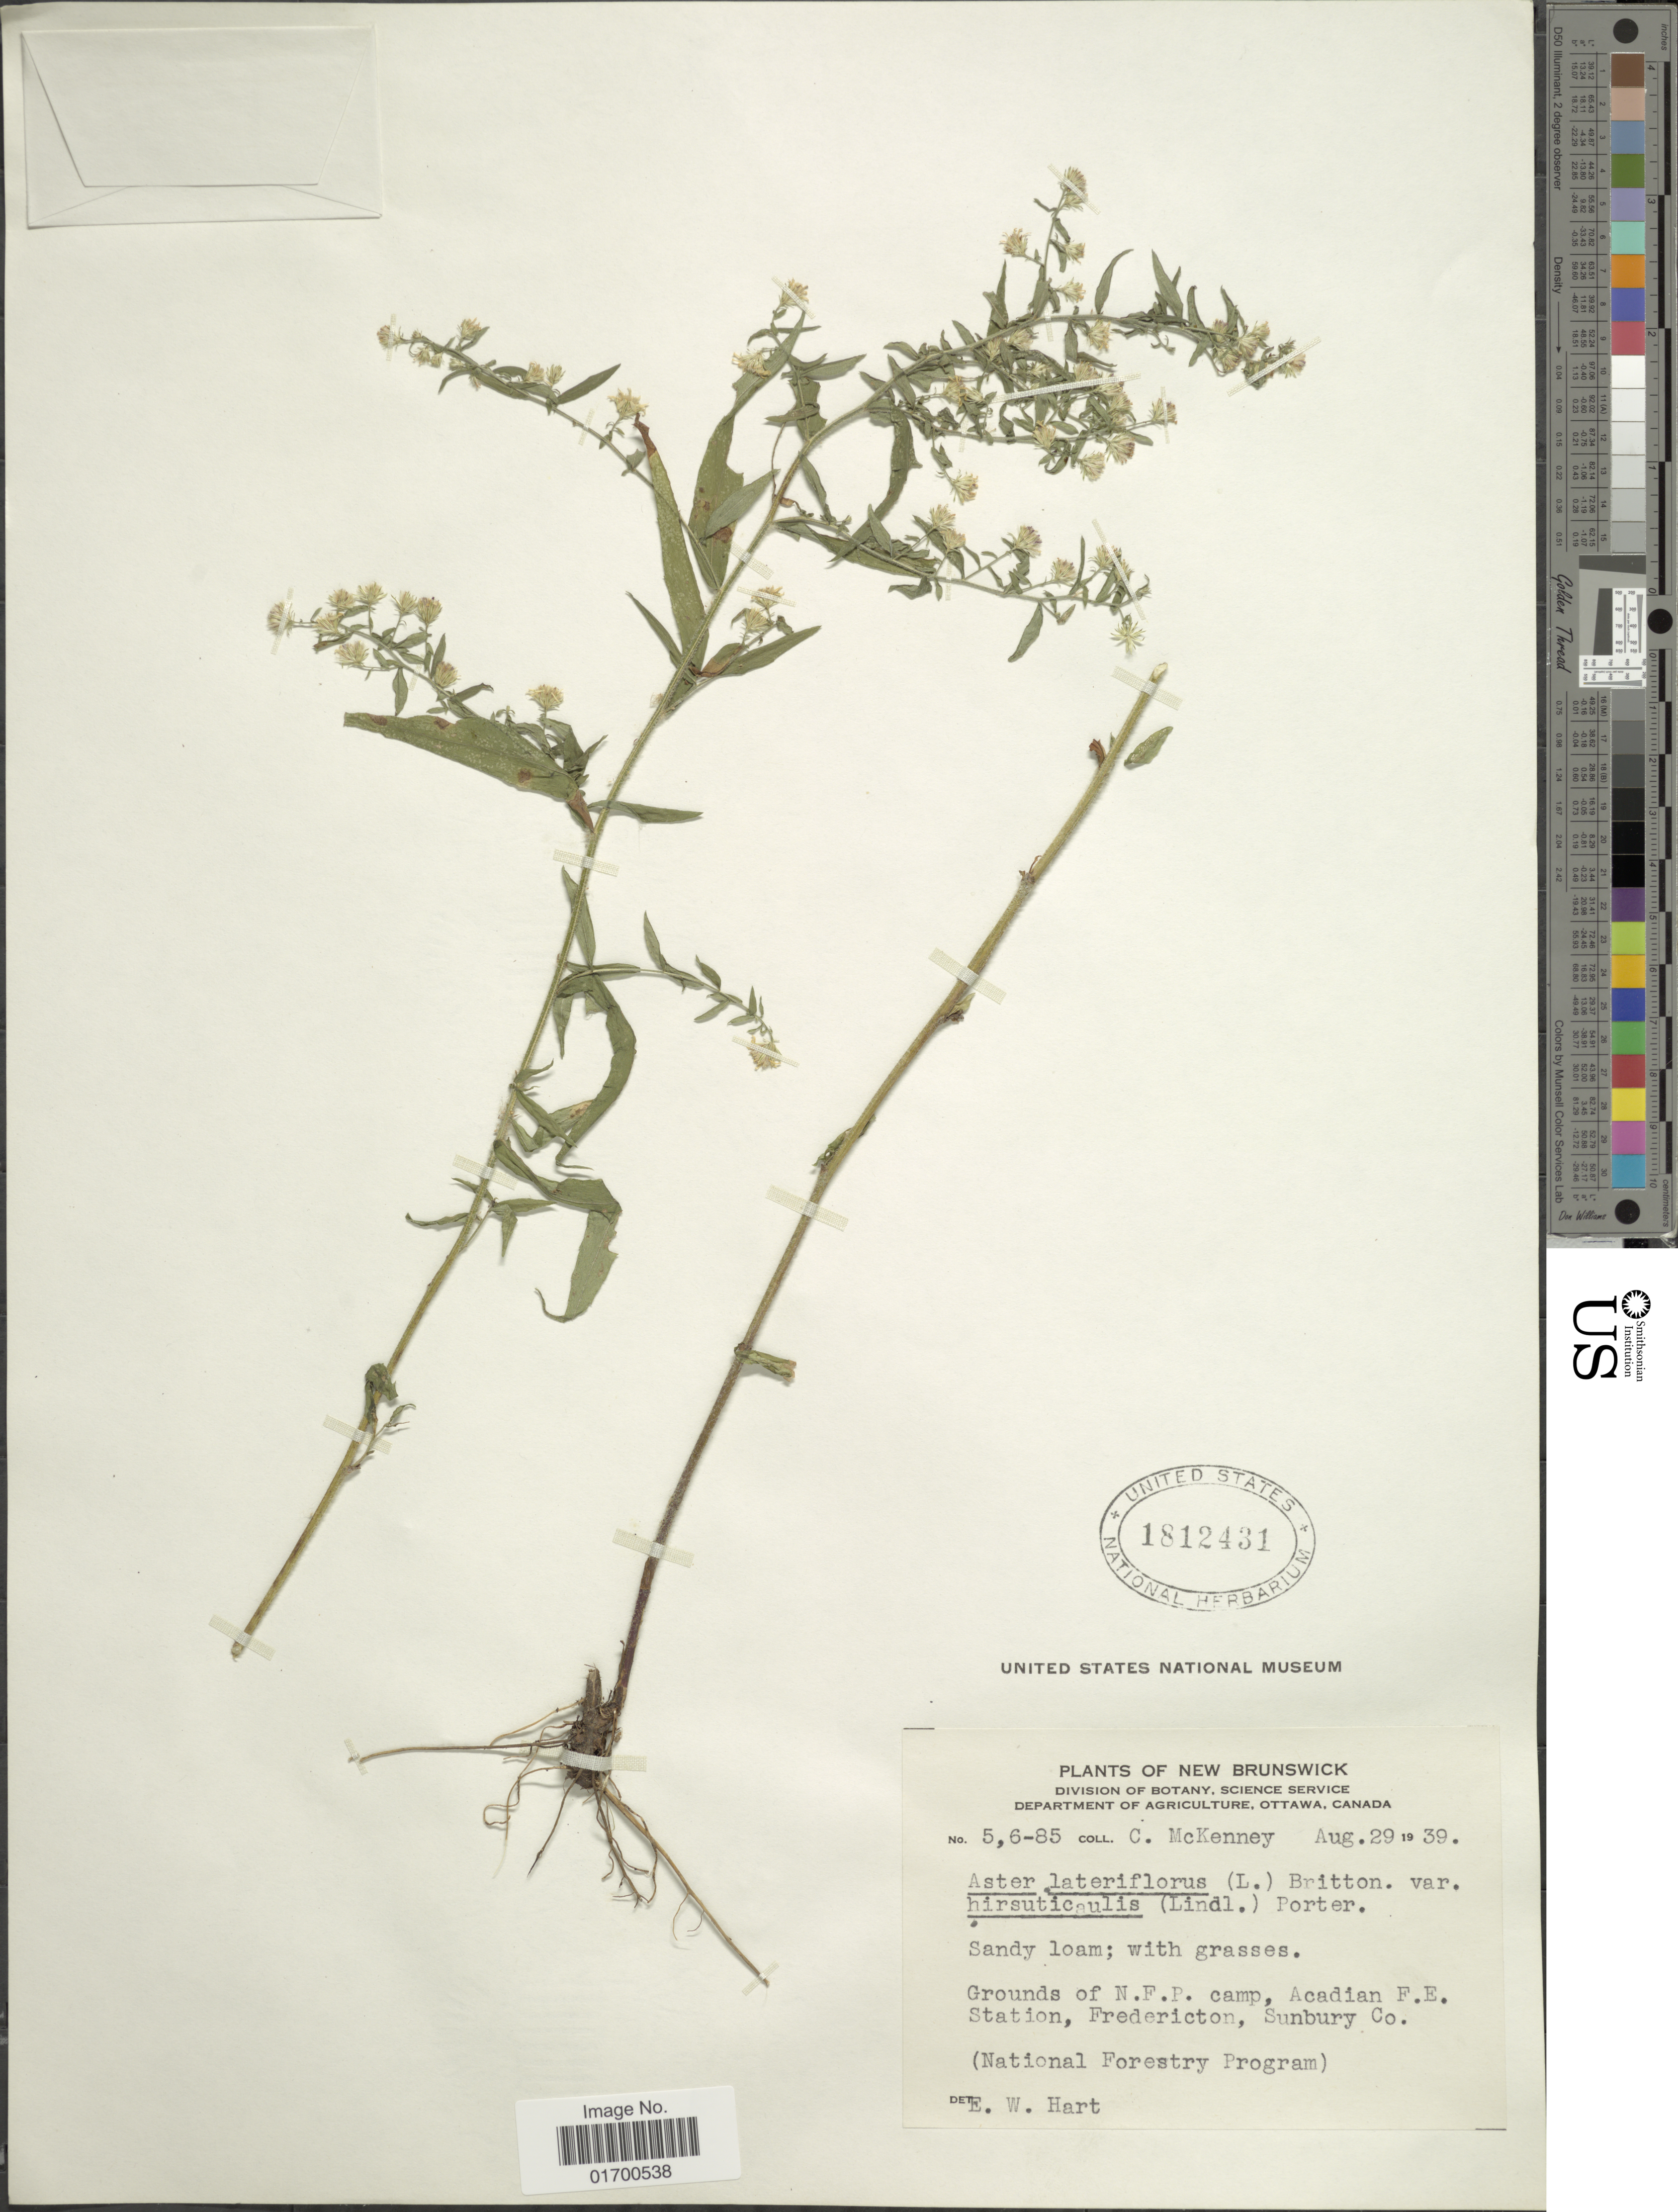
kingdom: Plantae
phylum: Tracheophyta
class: Magnoliopsida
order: Asterales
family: Asteraceae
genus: Symphyotrichum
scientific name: Symphyotrichum lateriflorum var. hirsuticaule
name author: (DC.) G.L. Nesom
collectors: C. McKenney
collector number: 5,6-85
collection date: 1939-08-29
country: Canada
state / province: New Brunswick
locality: Ground of N.F.P. camp, Acadian F.E. Station, Fredericton, Sunbury Co.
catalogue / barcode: US 1812431